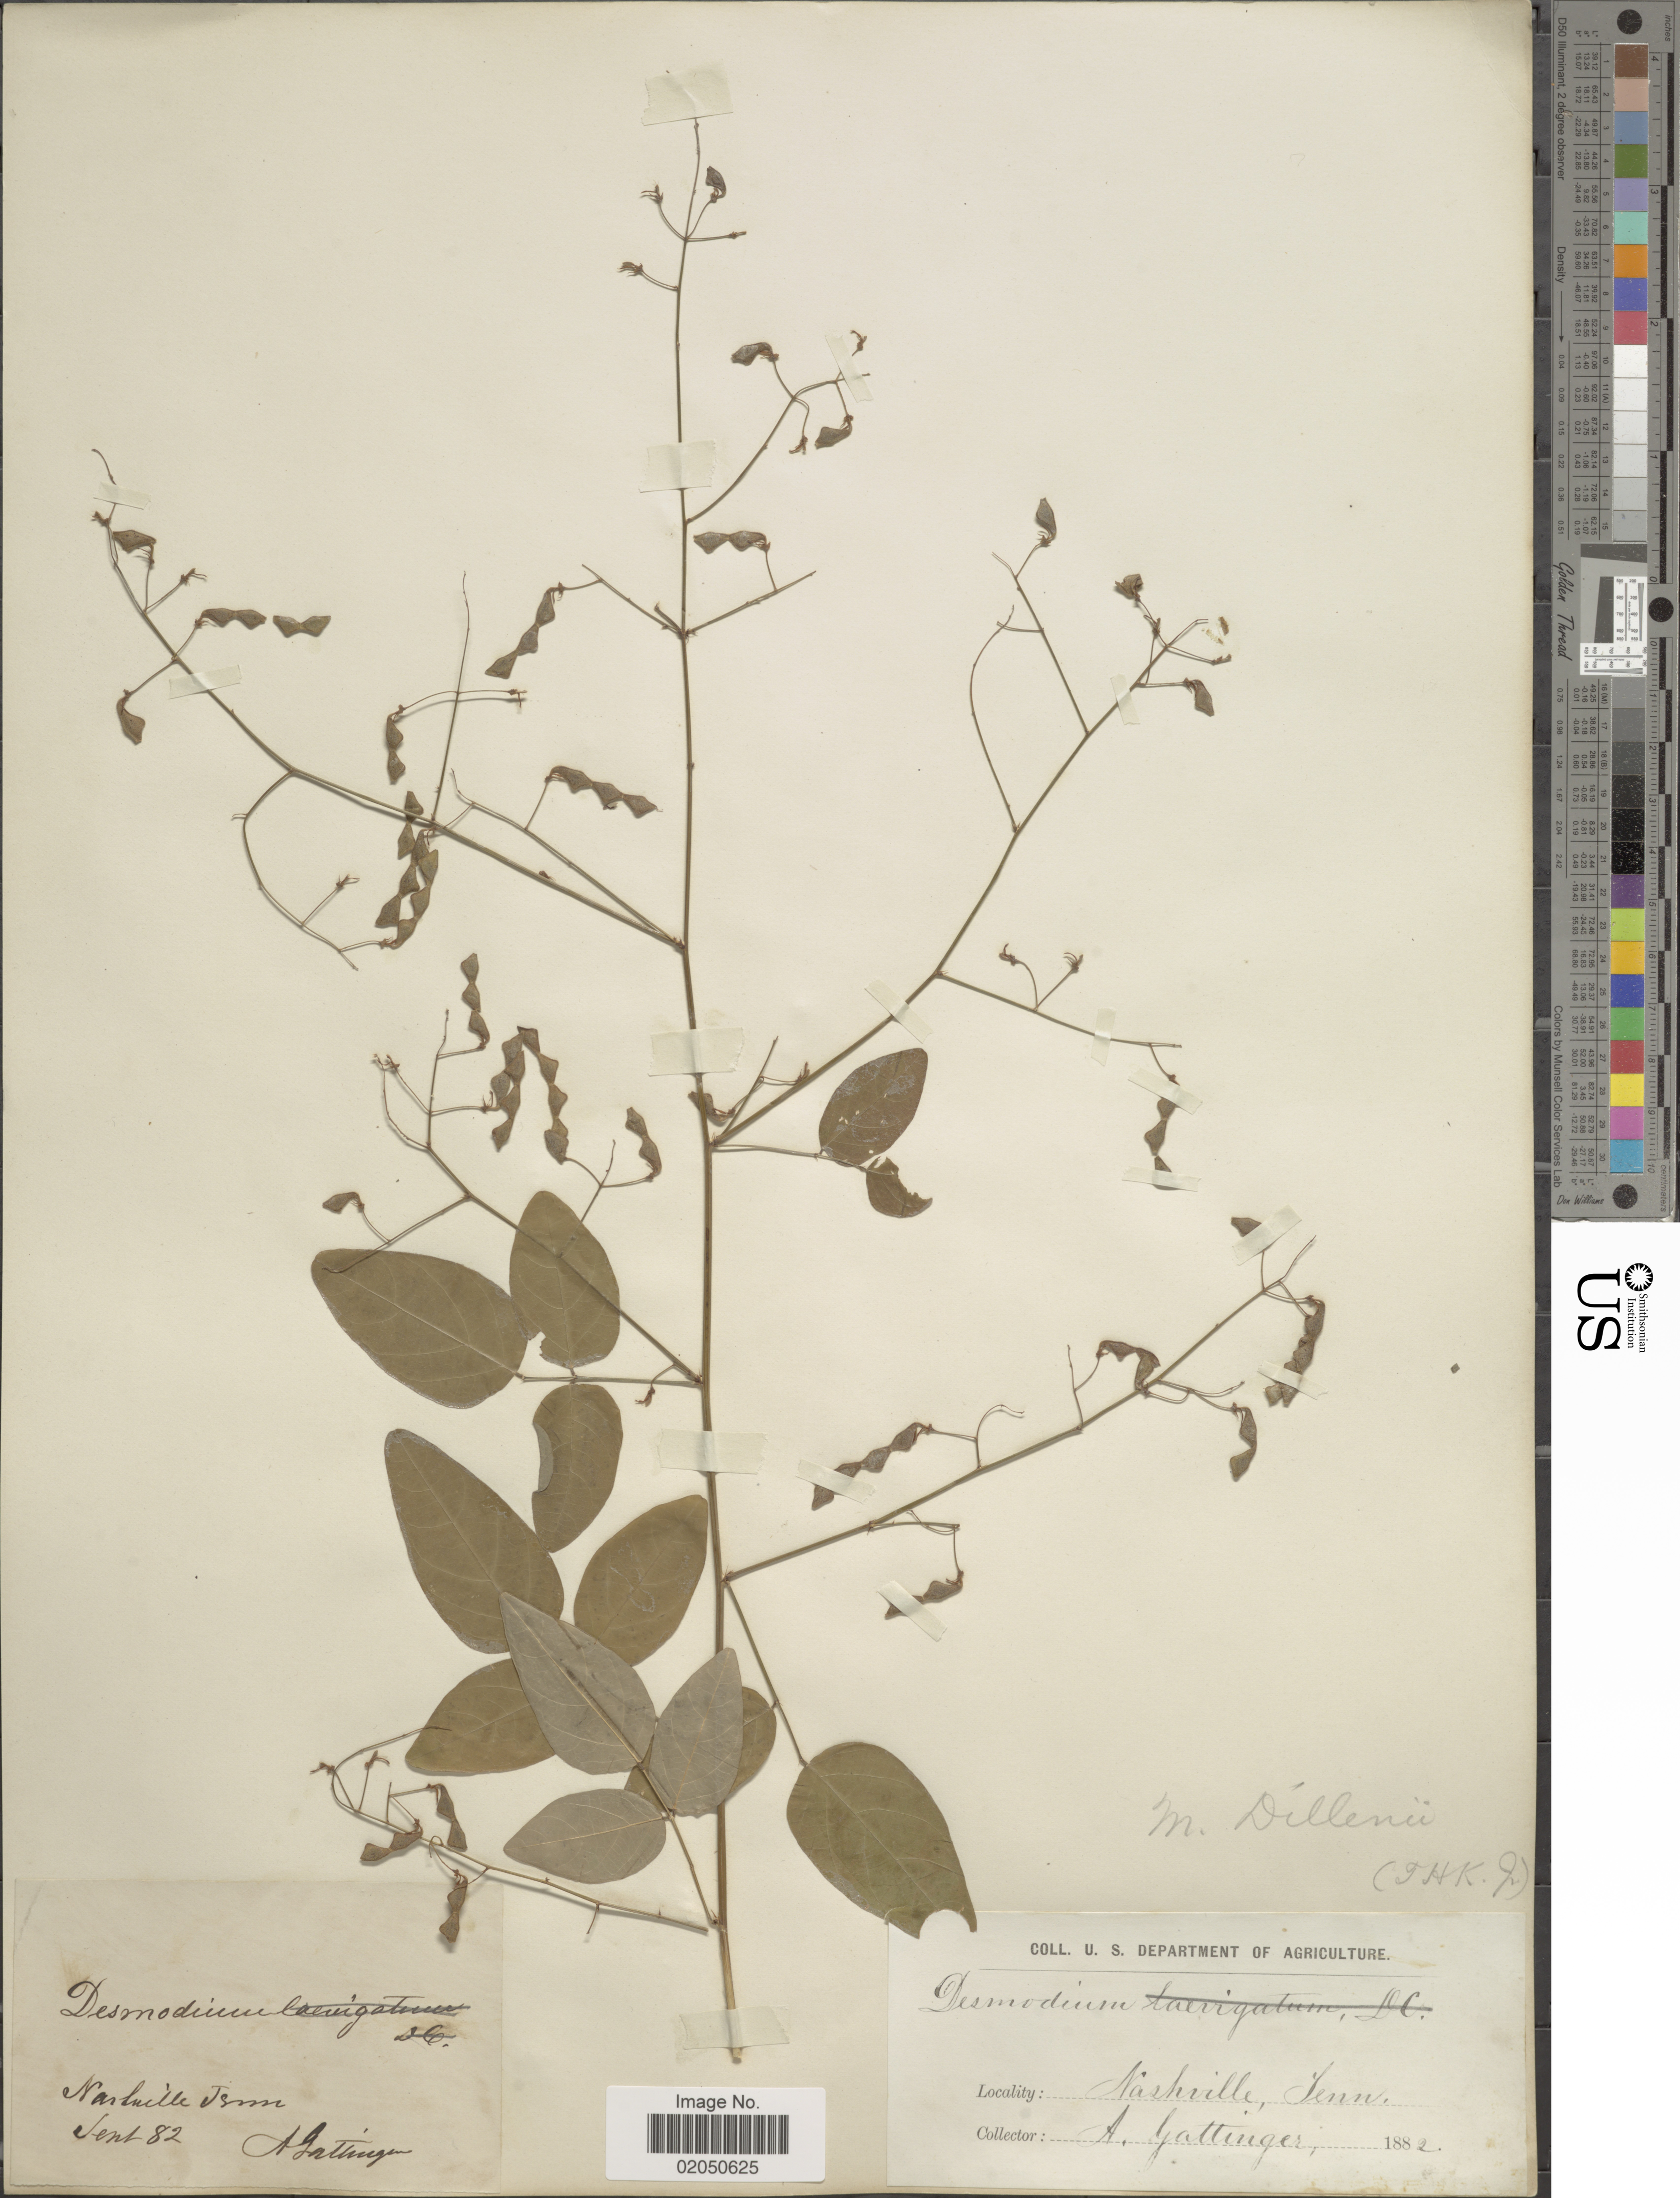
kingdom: Plantae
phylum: Tracheophyta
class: Magnoliopsida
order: Fabales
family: Fabaceae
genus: Desmodium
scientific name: Desmodium sp.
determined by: Strong, Mark T., (BOT), Smithsonian Institution - National Museum of Natural History (UNITED STATES)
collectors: A. Gattinger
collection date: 1882-09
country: United States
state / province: Tennessee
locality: Nashville